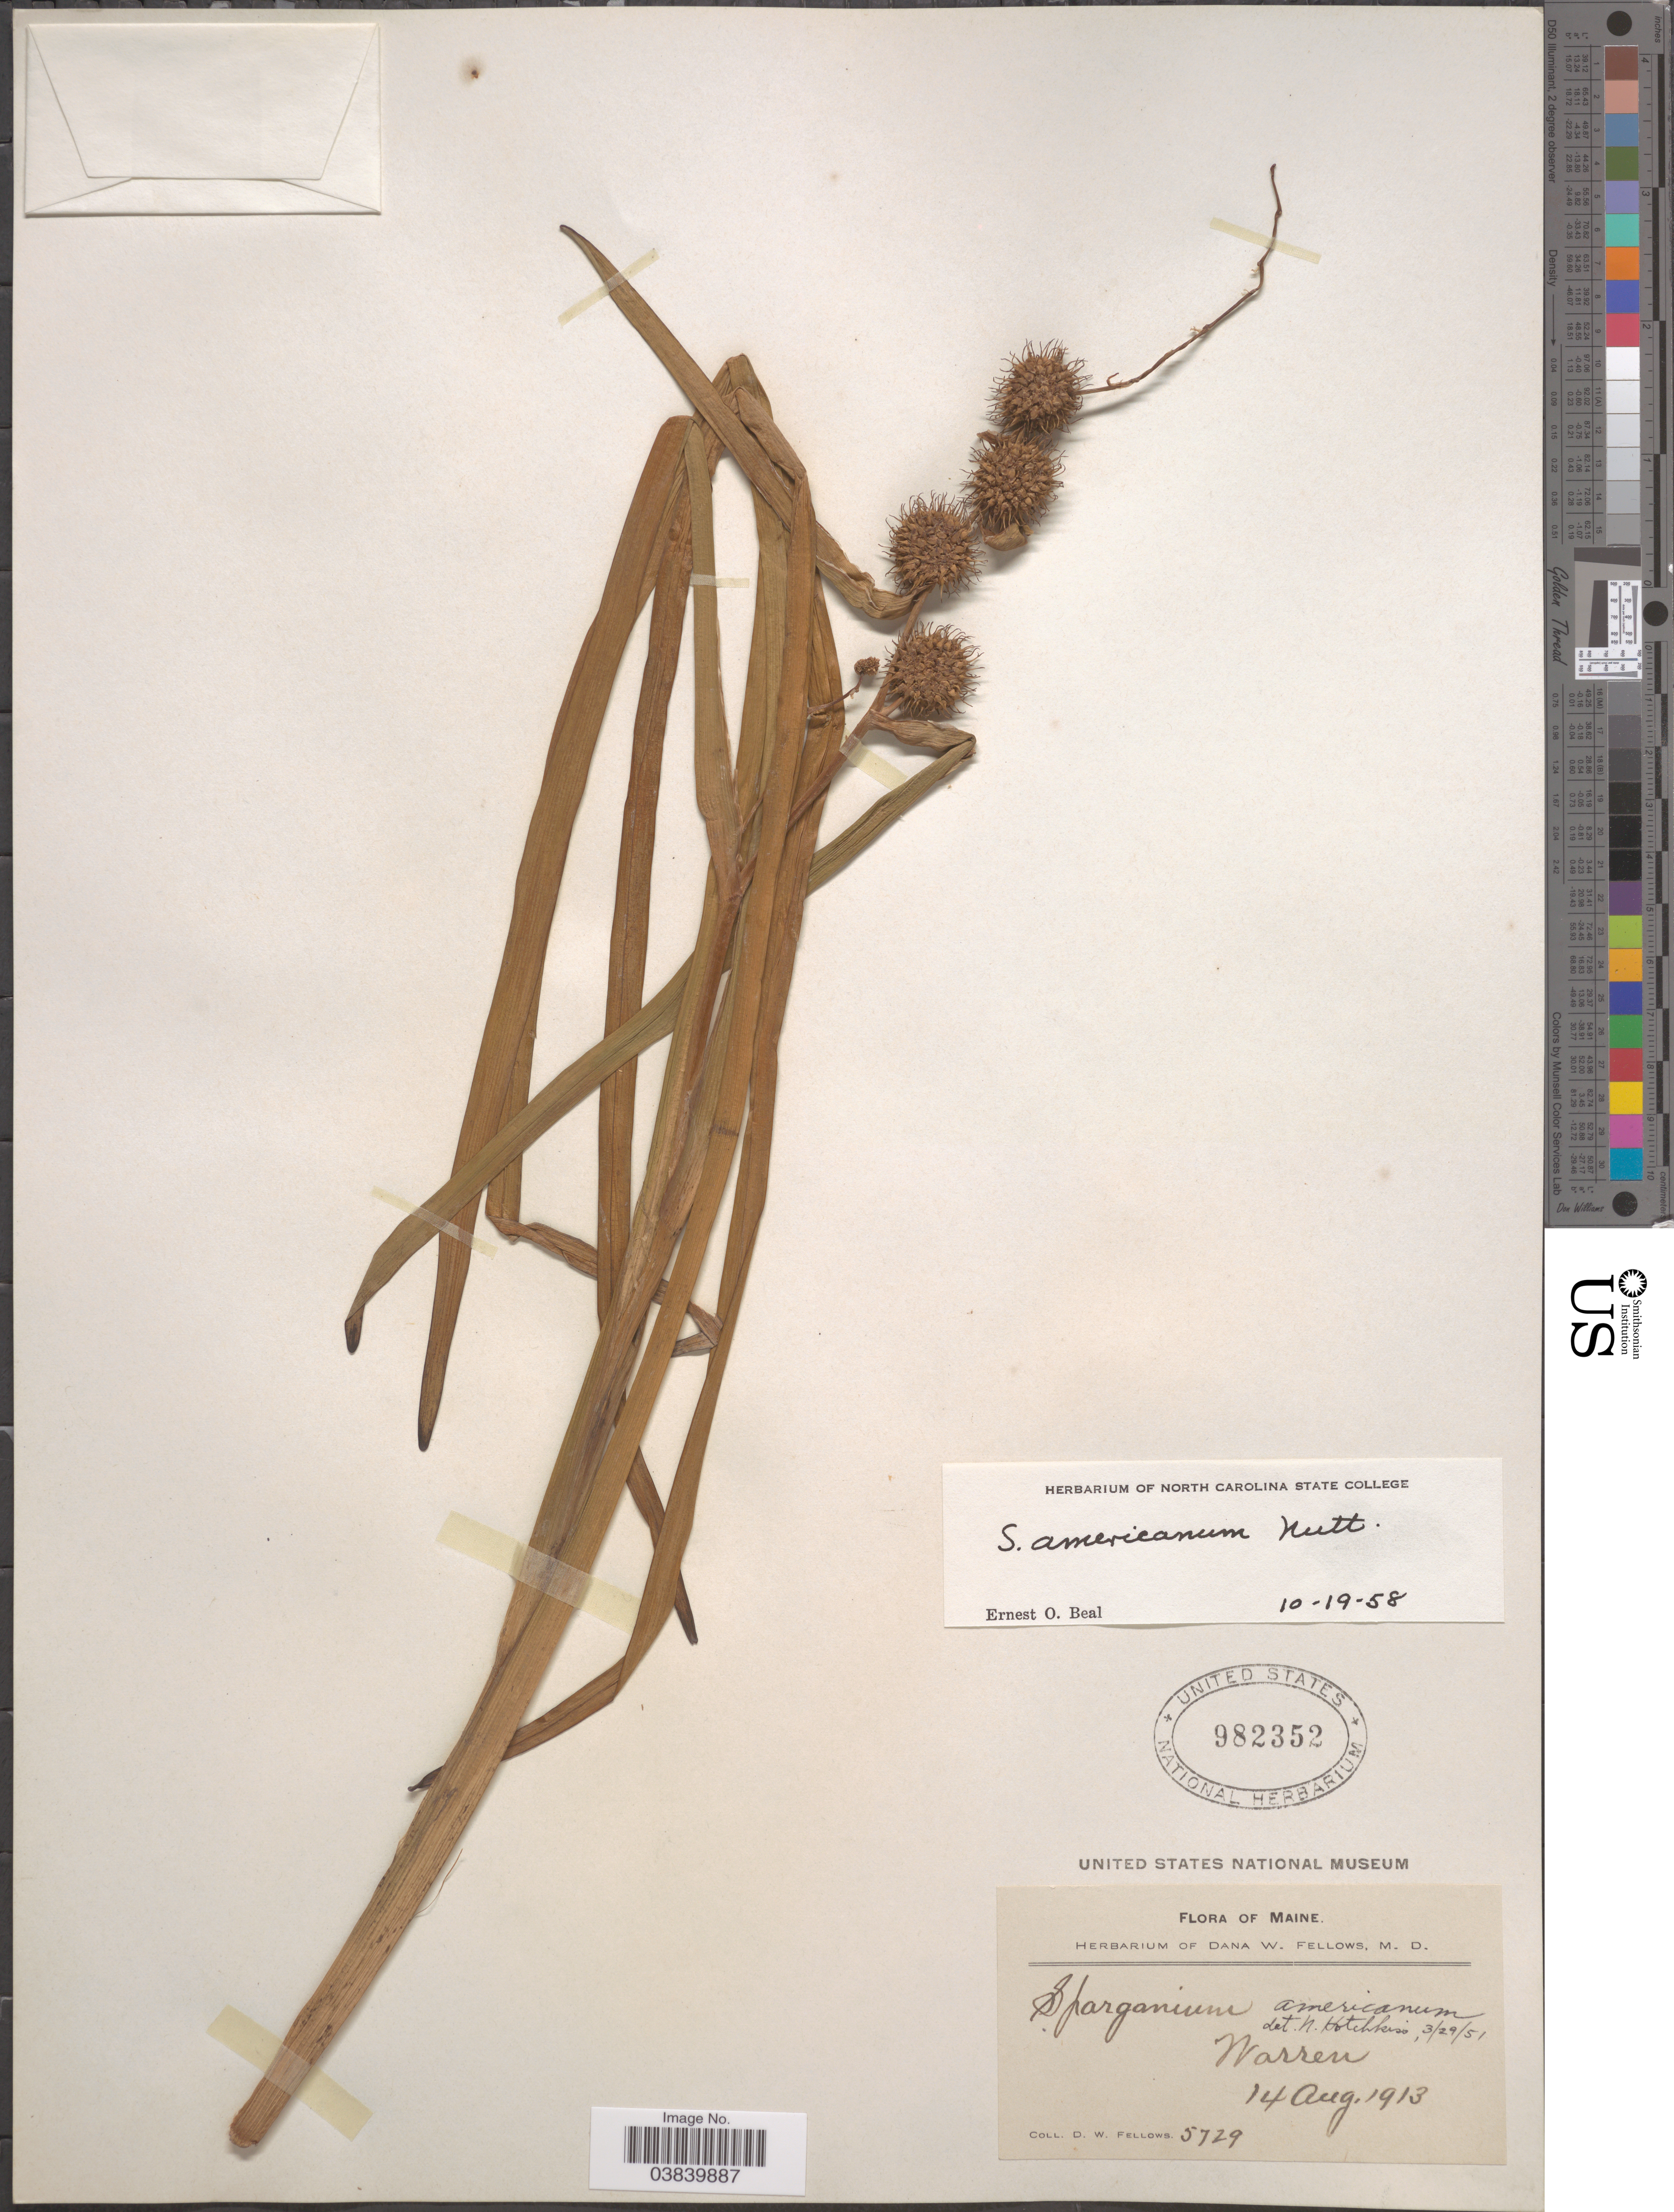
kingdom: Plantae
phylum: Tracheophyta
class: Liliopsida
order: Poales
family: Typhaceae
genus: Sparganium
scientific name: Sparganium americanum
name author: Nutt.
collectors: D. W. Fellows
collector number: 5729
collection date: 1913-08-14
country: United States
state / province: Maine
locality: Warren.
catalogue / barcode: US 982352